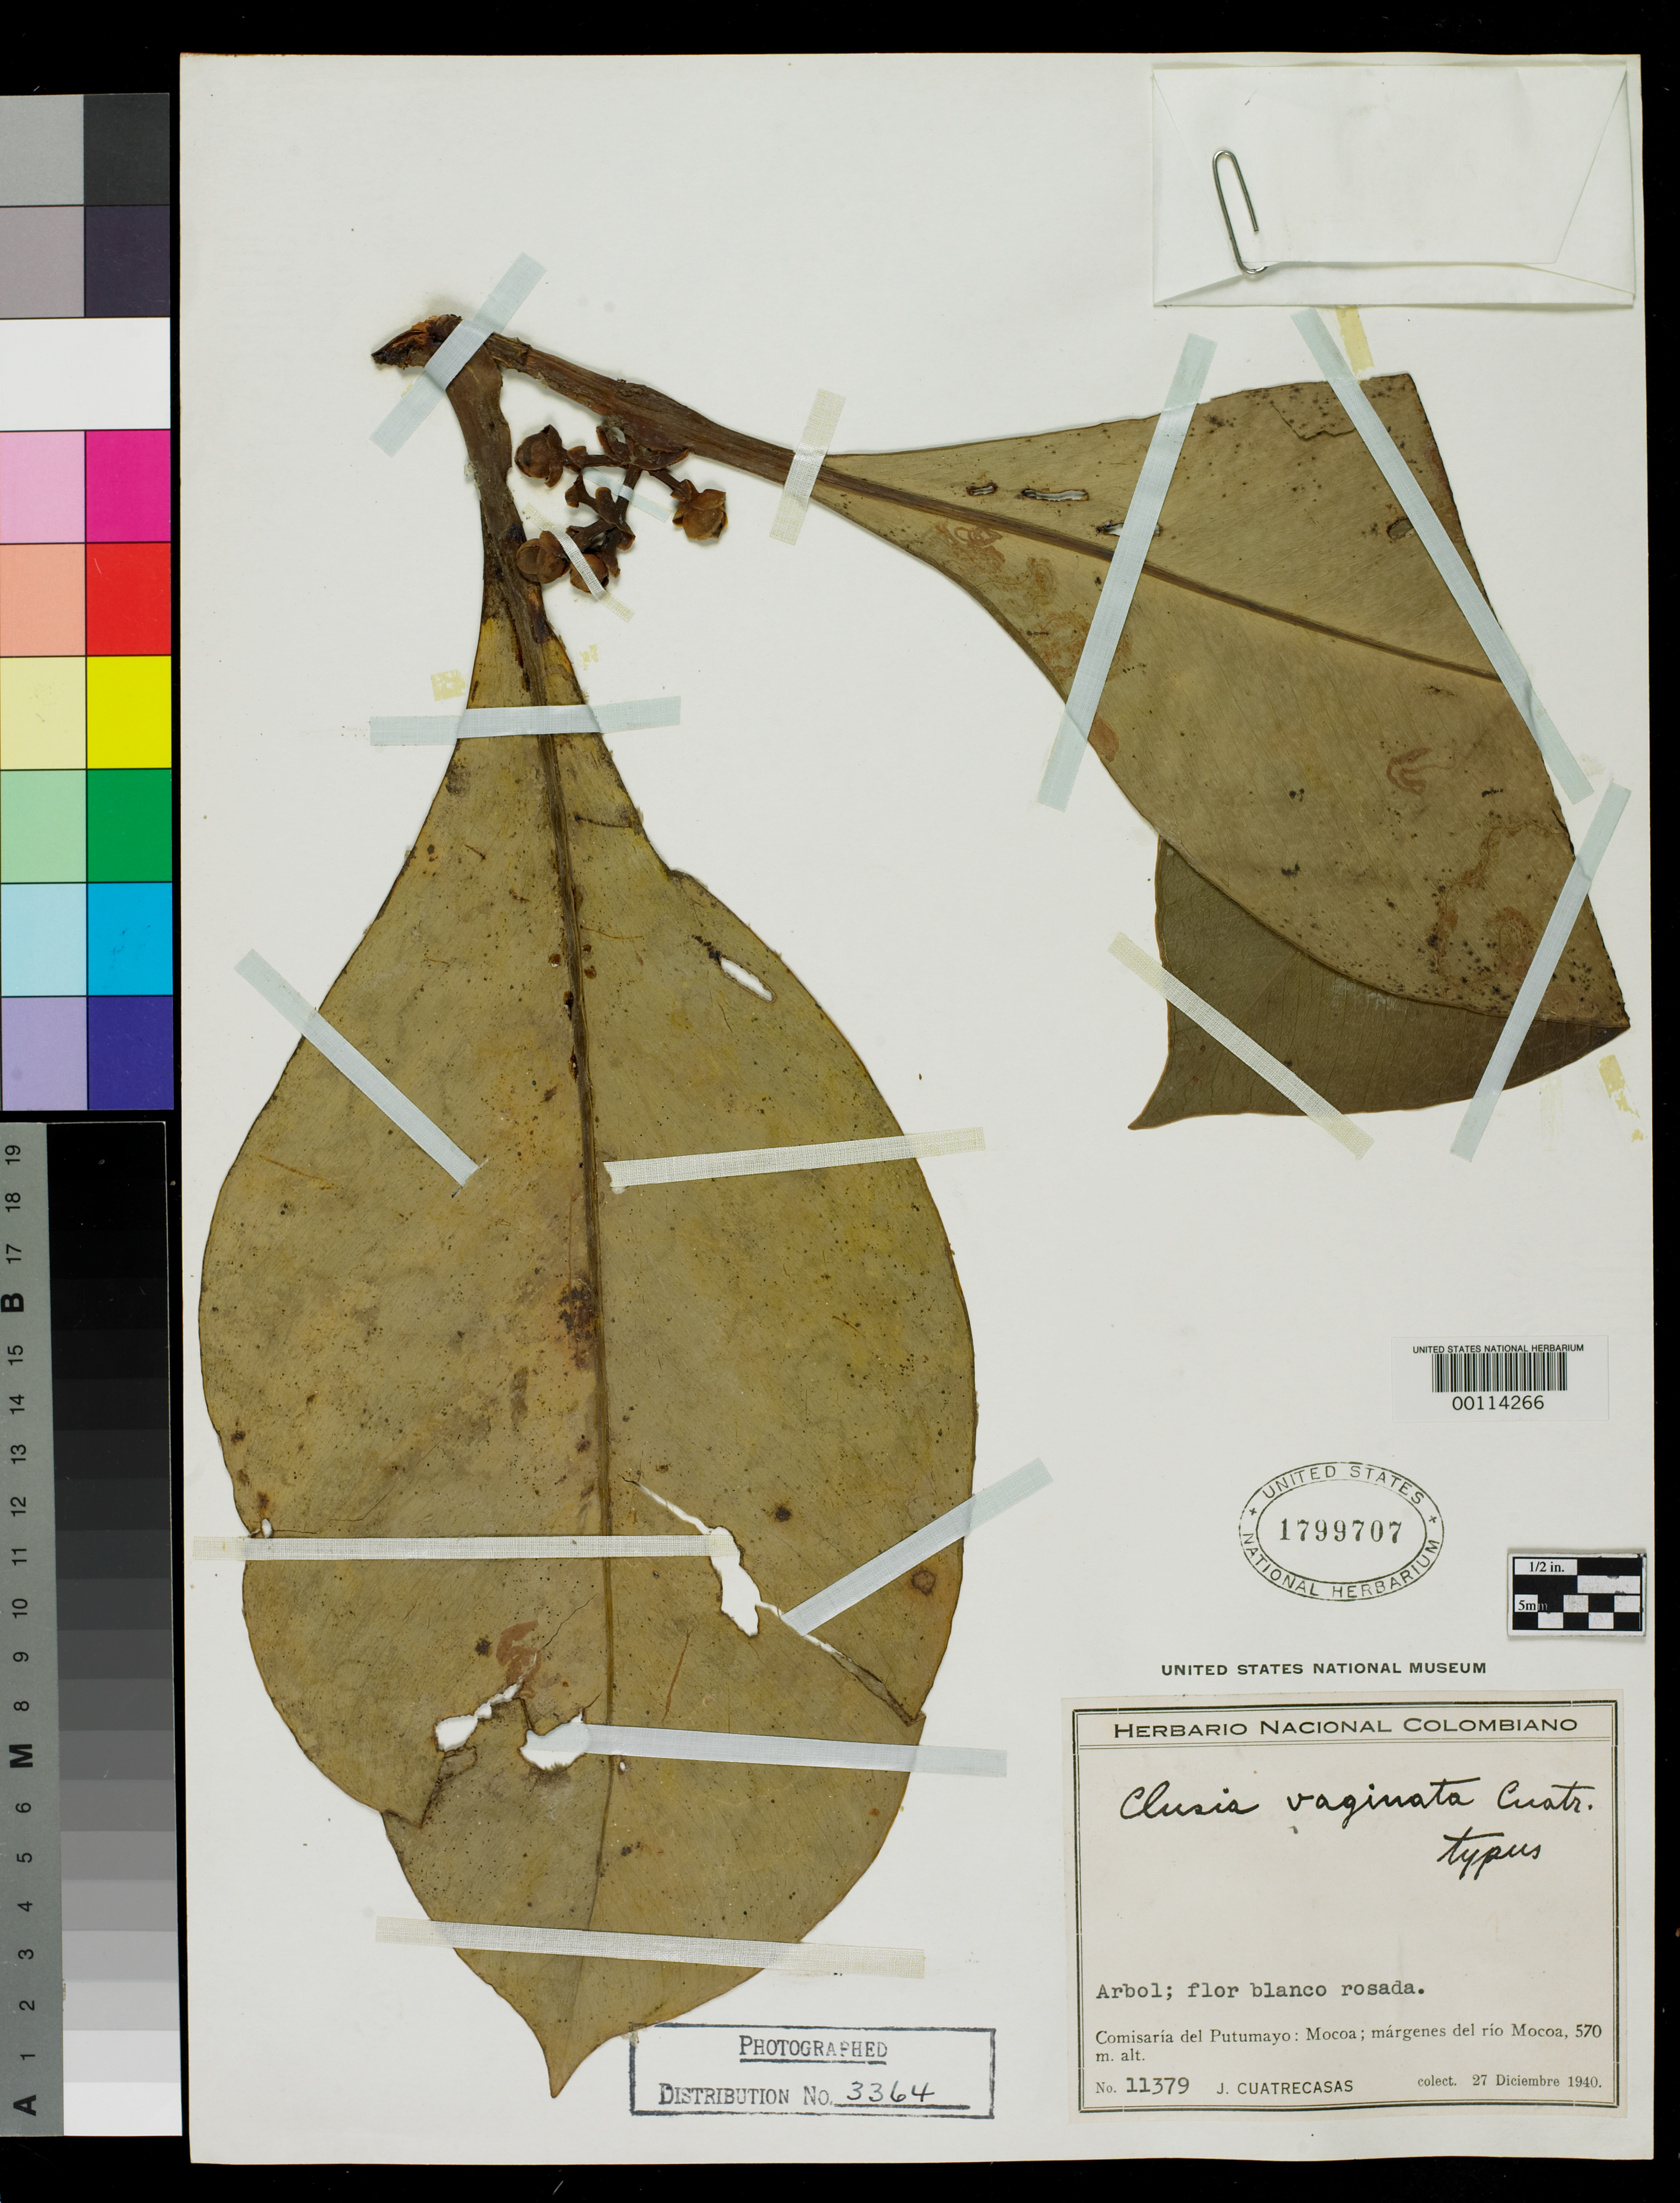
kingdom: Plantae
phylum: Tracheophyta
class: Magnoliopsida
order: Malpighiales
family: Clusiaceae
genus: Clusia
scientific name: Clusia vaginata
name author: Cuatrec.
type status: Holotype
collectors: J. Cuatrecasas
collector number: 11379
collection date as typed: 27 Dec 1940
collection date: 1940-12-27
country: Colombia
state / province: Putumayo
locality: Margenes del Rio Mocoa.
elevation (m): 570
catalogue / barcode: US 1799707